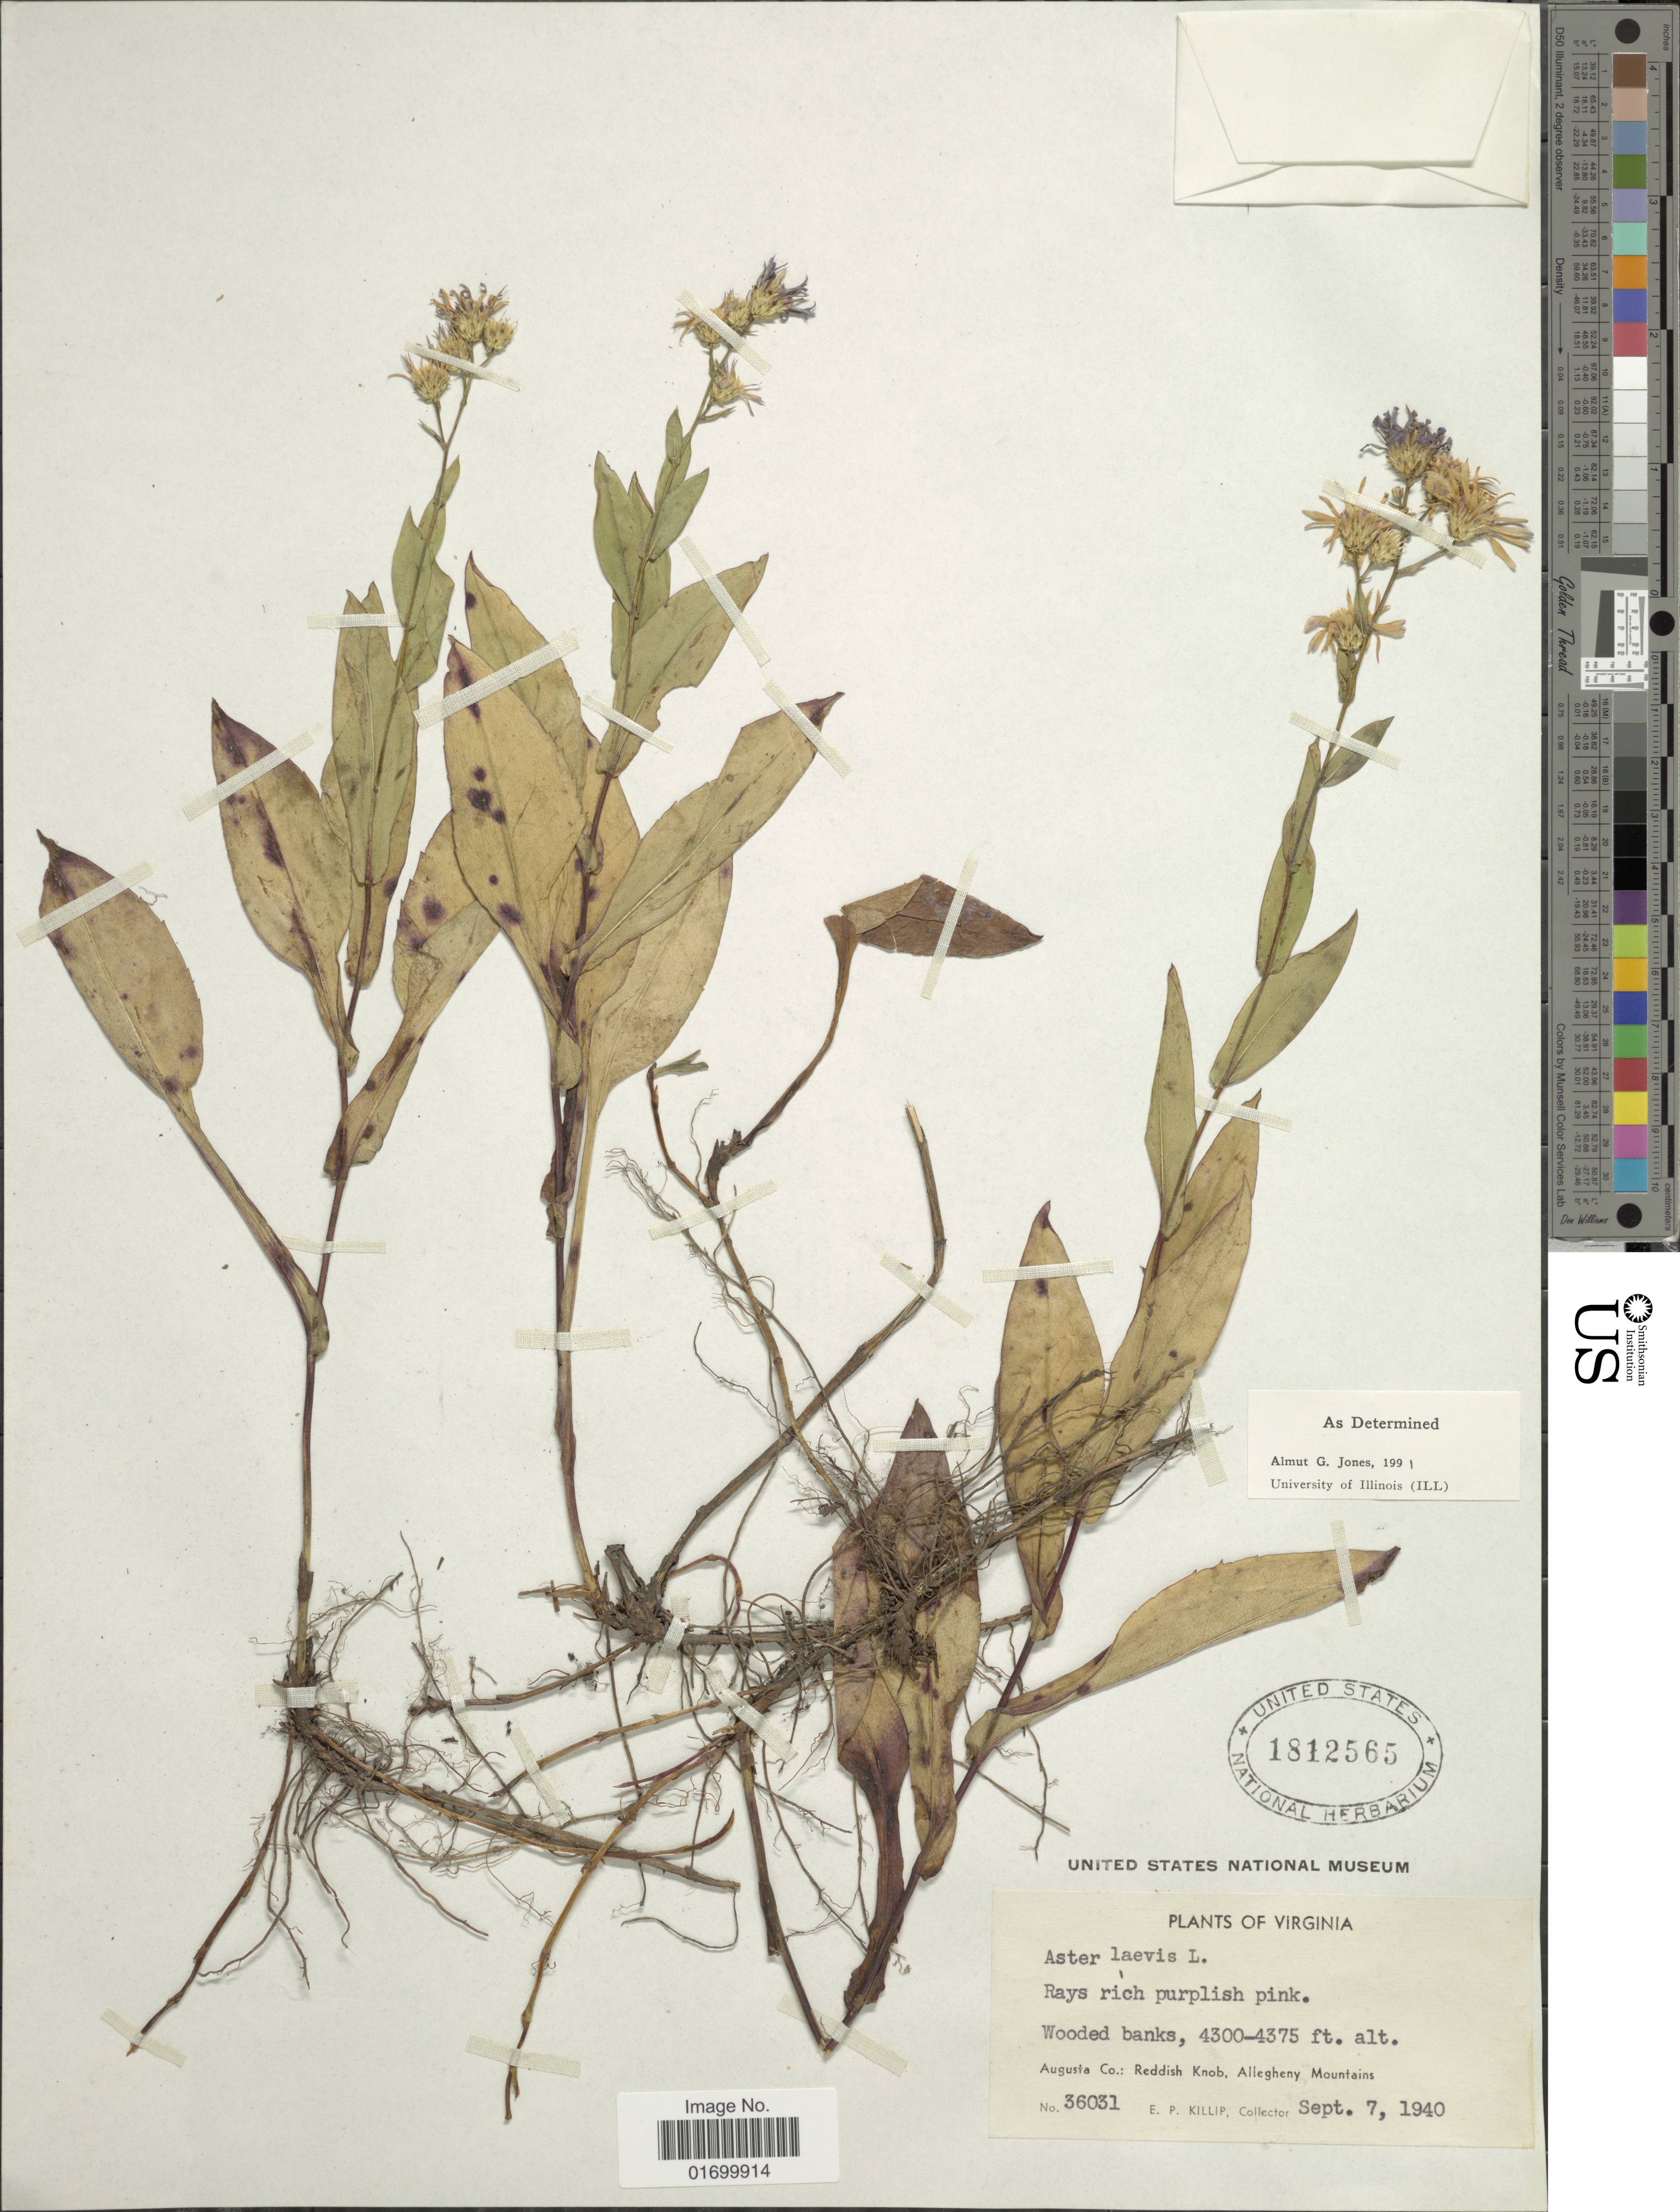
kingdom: Plantae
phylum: Tracheophyta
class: Magnoliopsida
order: Asterales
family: Asteraceae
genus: Symphyotrichum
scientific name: Symphyotrichum laeve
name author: (L.) Á. Löve & D. Löve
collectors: E. P. Killip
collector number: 36031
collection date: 1940-09-07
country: United States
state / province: Virginia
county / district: Augusta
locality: Augusta Co.: Reddish Knob, Allegheny Mountains.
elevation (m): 1311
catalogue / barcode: US 1812565